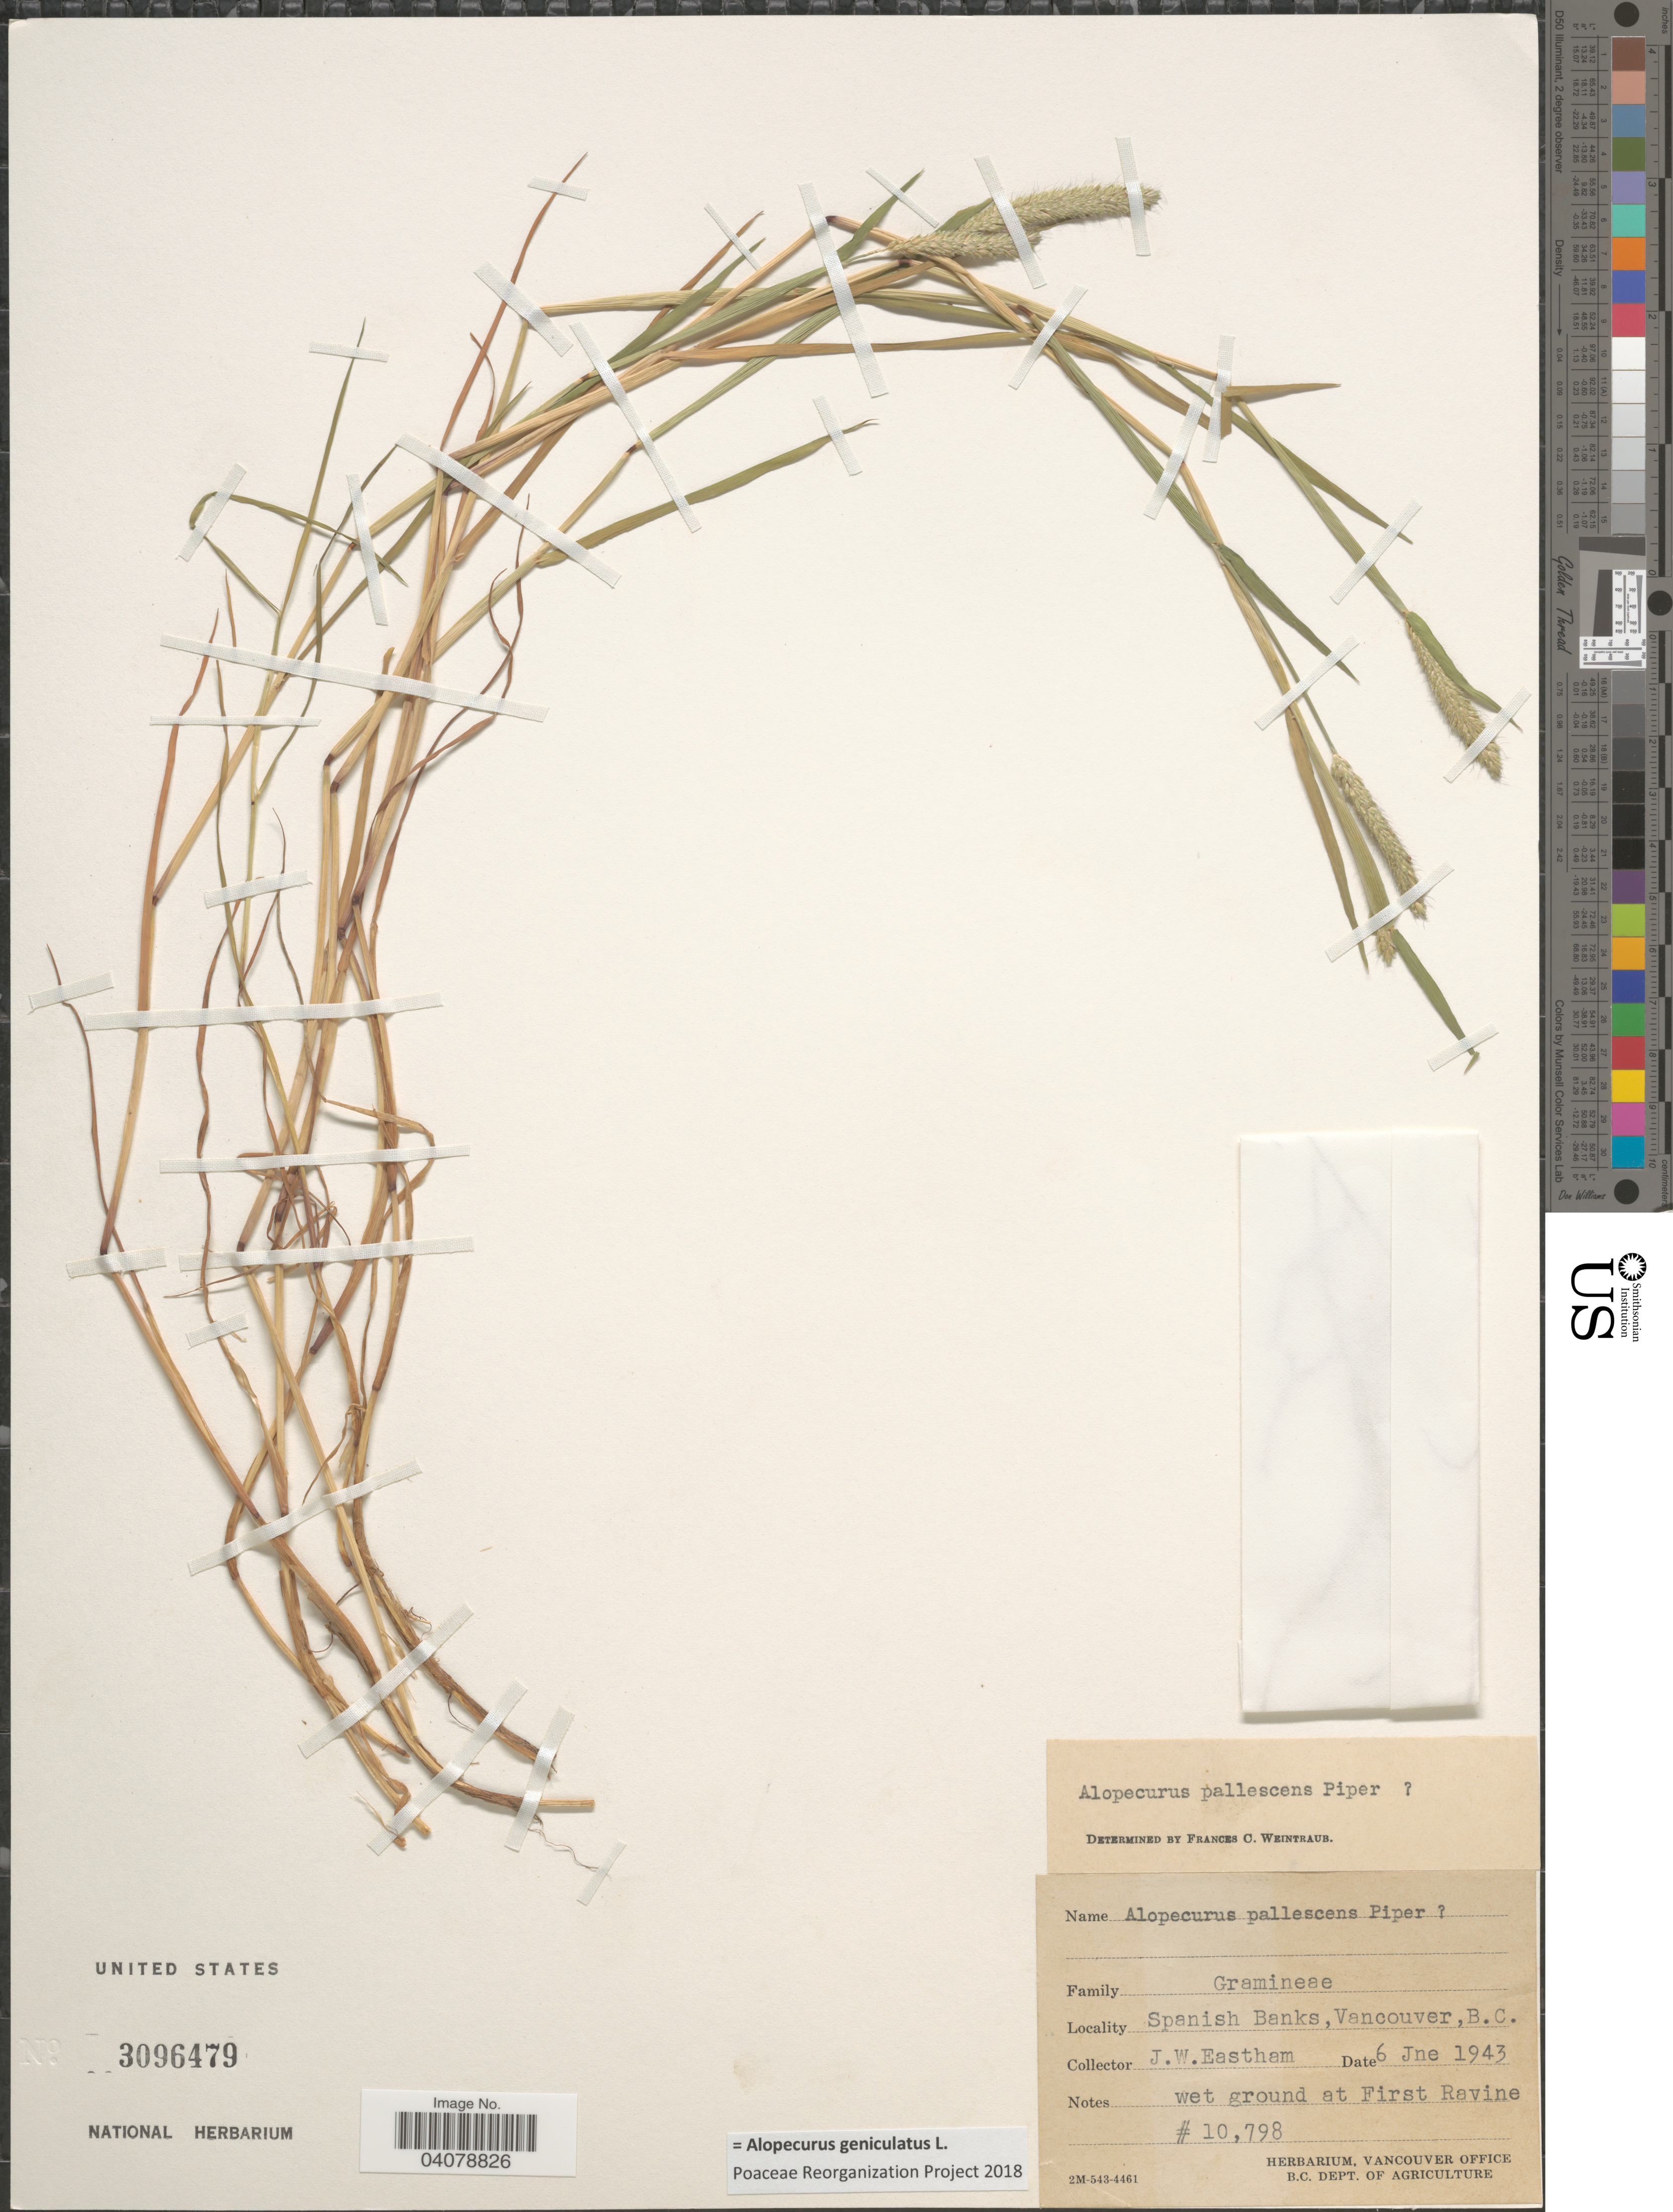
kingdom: Plantae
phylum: Tracheophyta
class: Liliopsida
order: Poales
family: Poaceae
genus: Alopecurus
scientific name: Alopecurus geniculatus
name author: L.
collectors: J. Eastham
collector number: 10798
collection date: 1943-06-06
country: Canada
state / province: British Columbia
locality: Spanish Banks, Vancouver, B.C. Wet ground at First Ravine.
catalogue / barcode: US 3096479